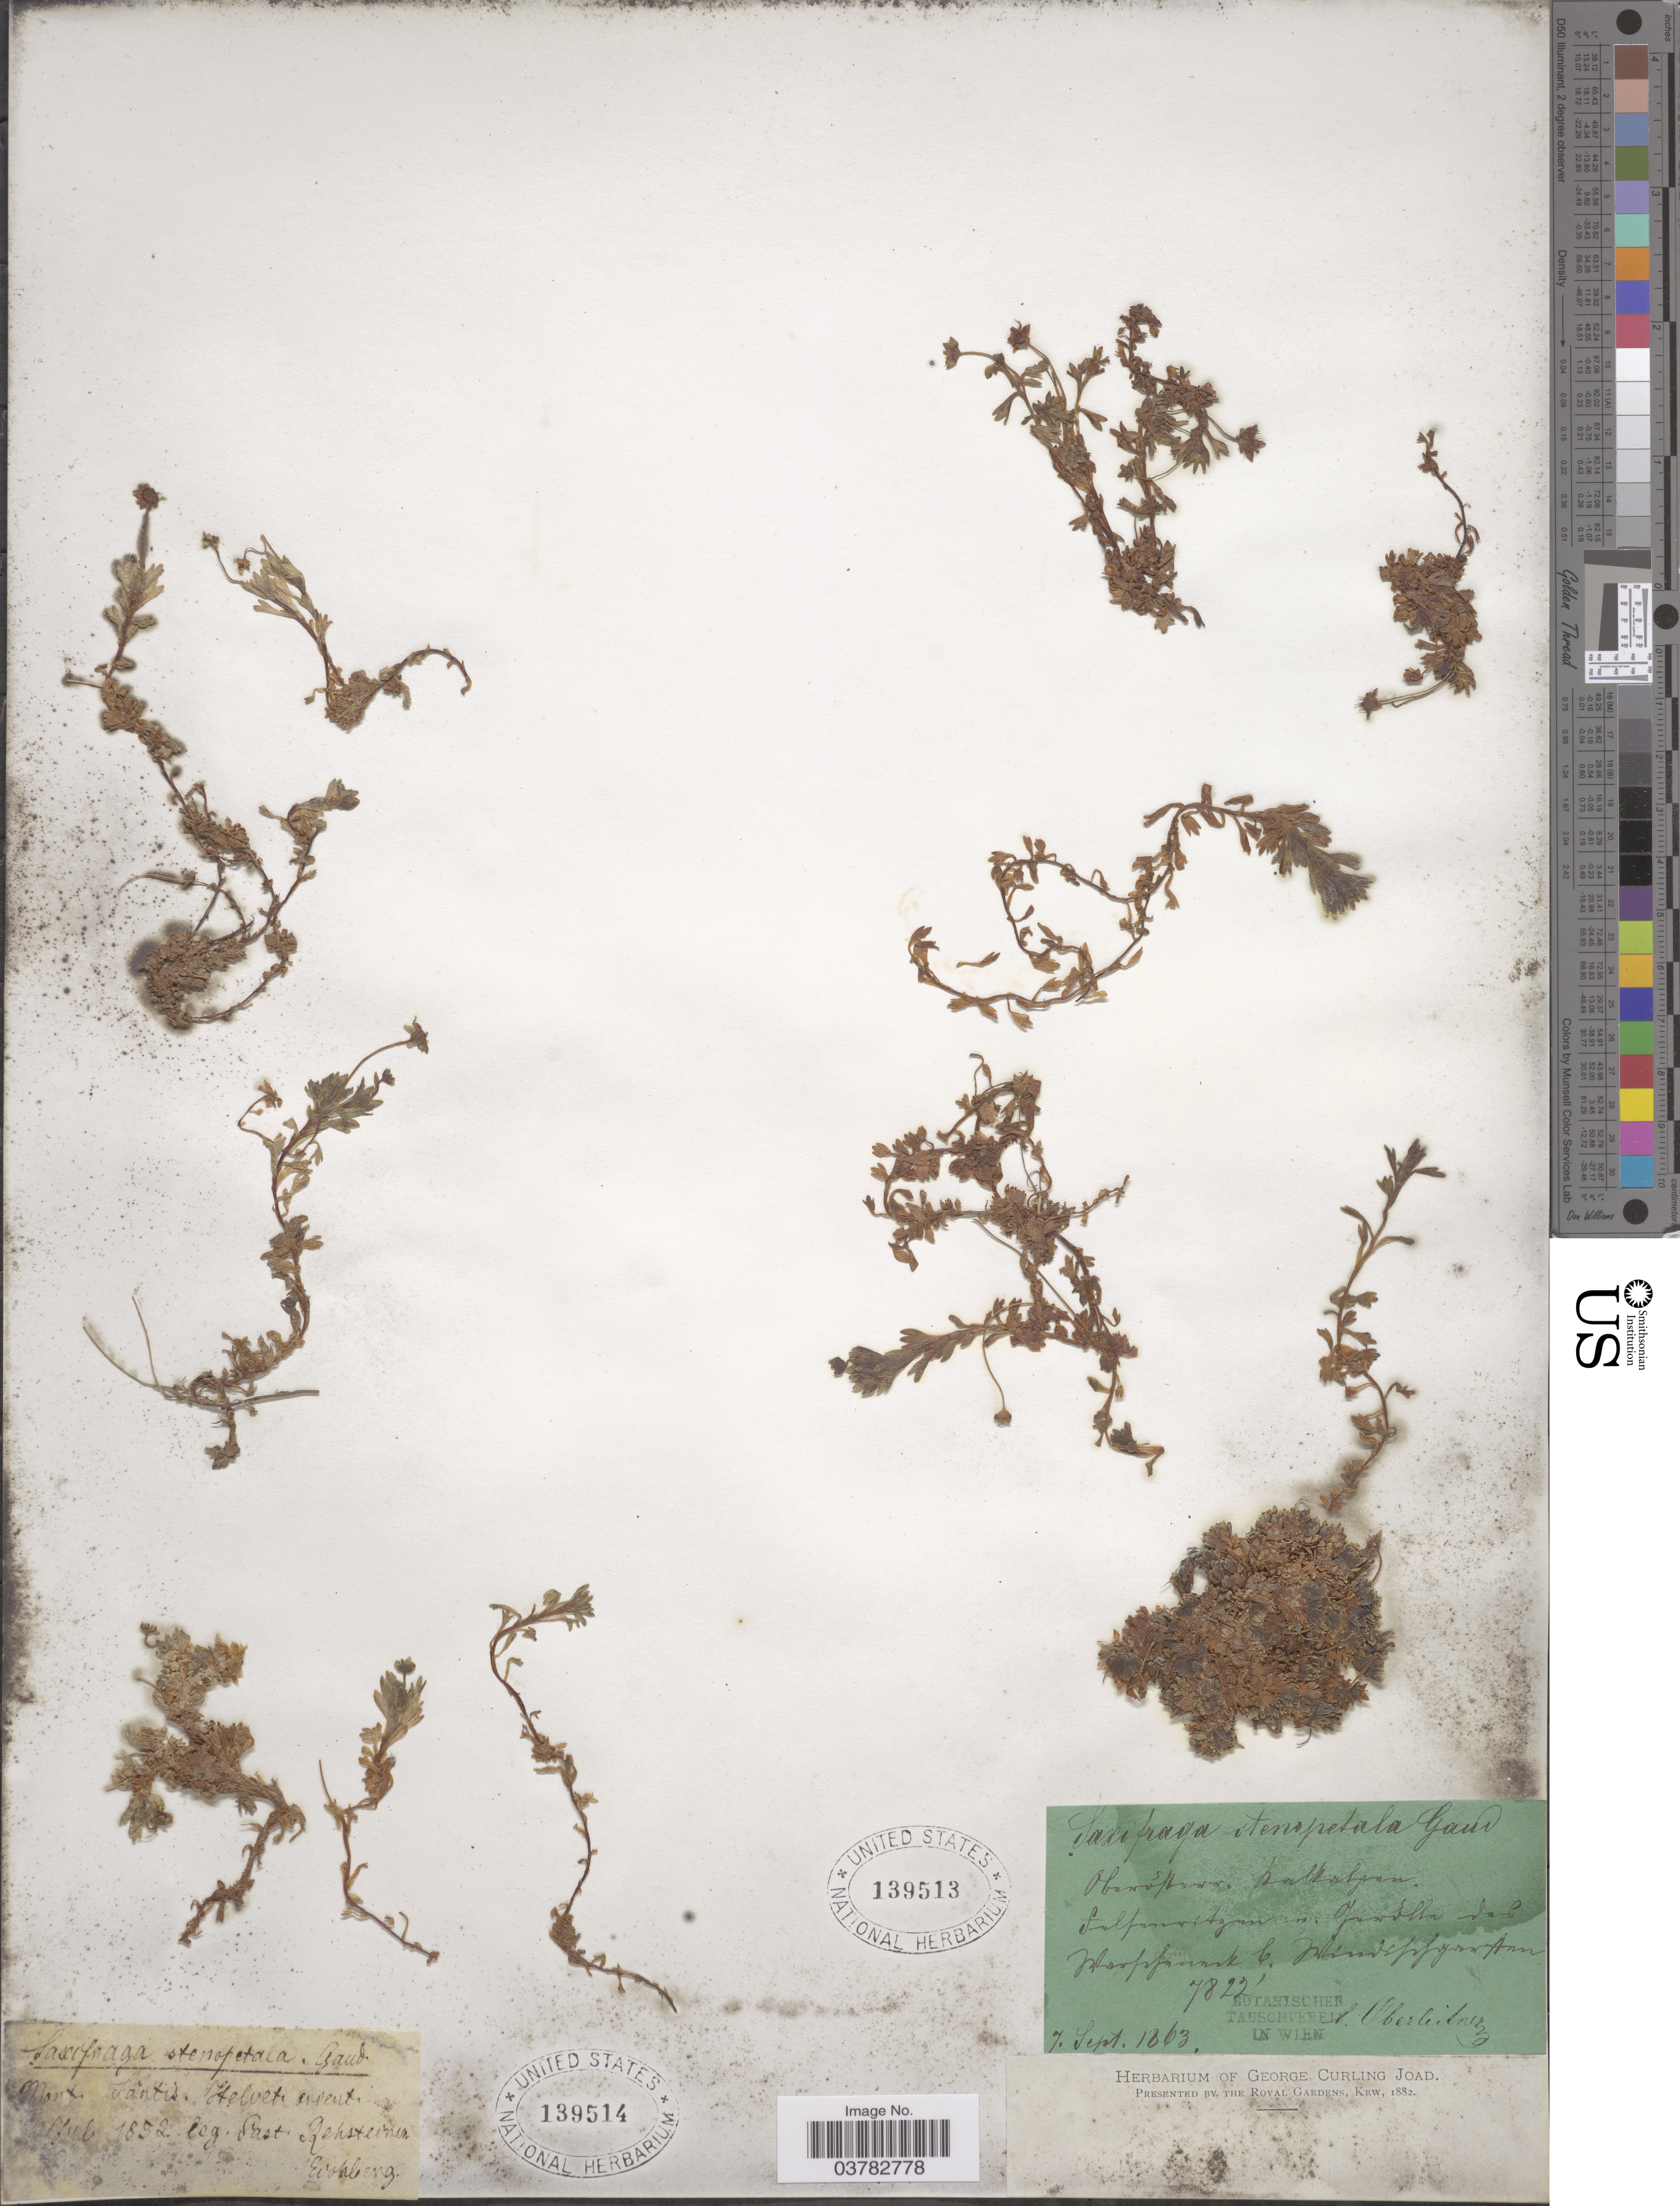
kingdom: Plantae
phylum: Tracheophyta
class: Magnoliopsida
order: Saxifragales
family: Saxifragaceae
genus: Saxifraga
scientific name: Saxifraga stenopetala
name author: Gaudin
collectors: Oberleisner, --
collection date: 1863-09-07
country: Austria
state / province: Wien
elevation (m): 2384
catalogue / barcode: US 139513-2